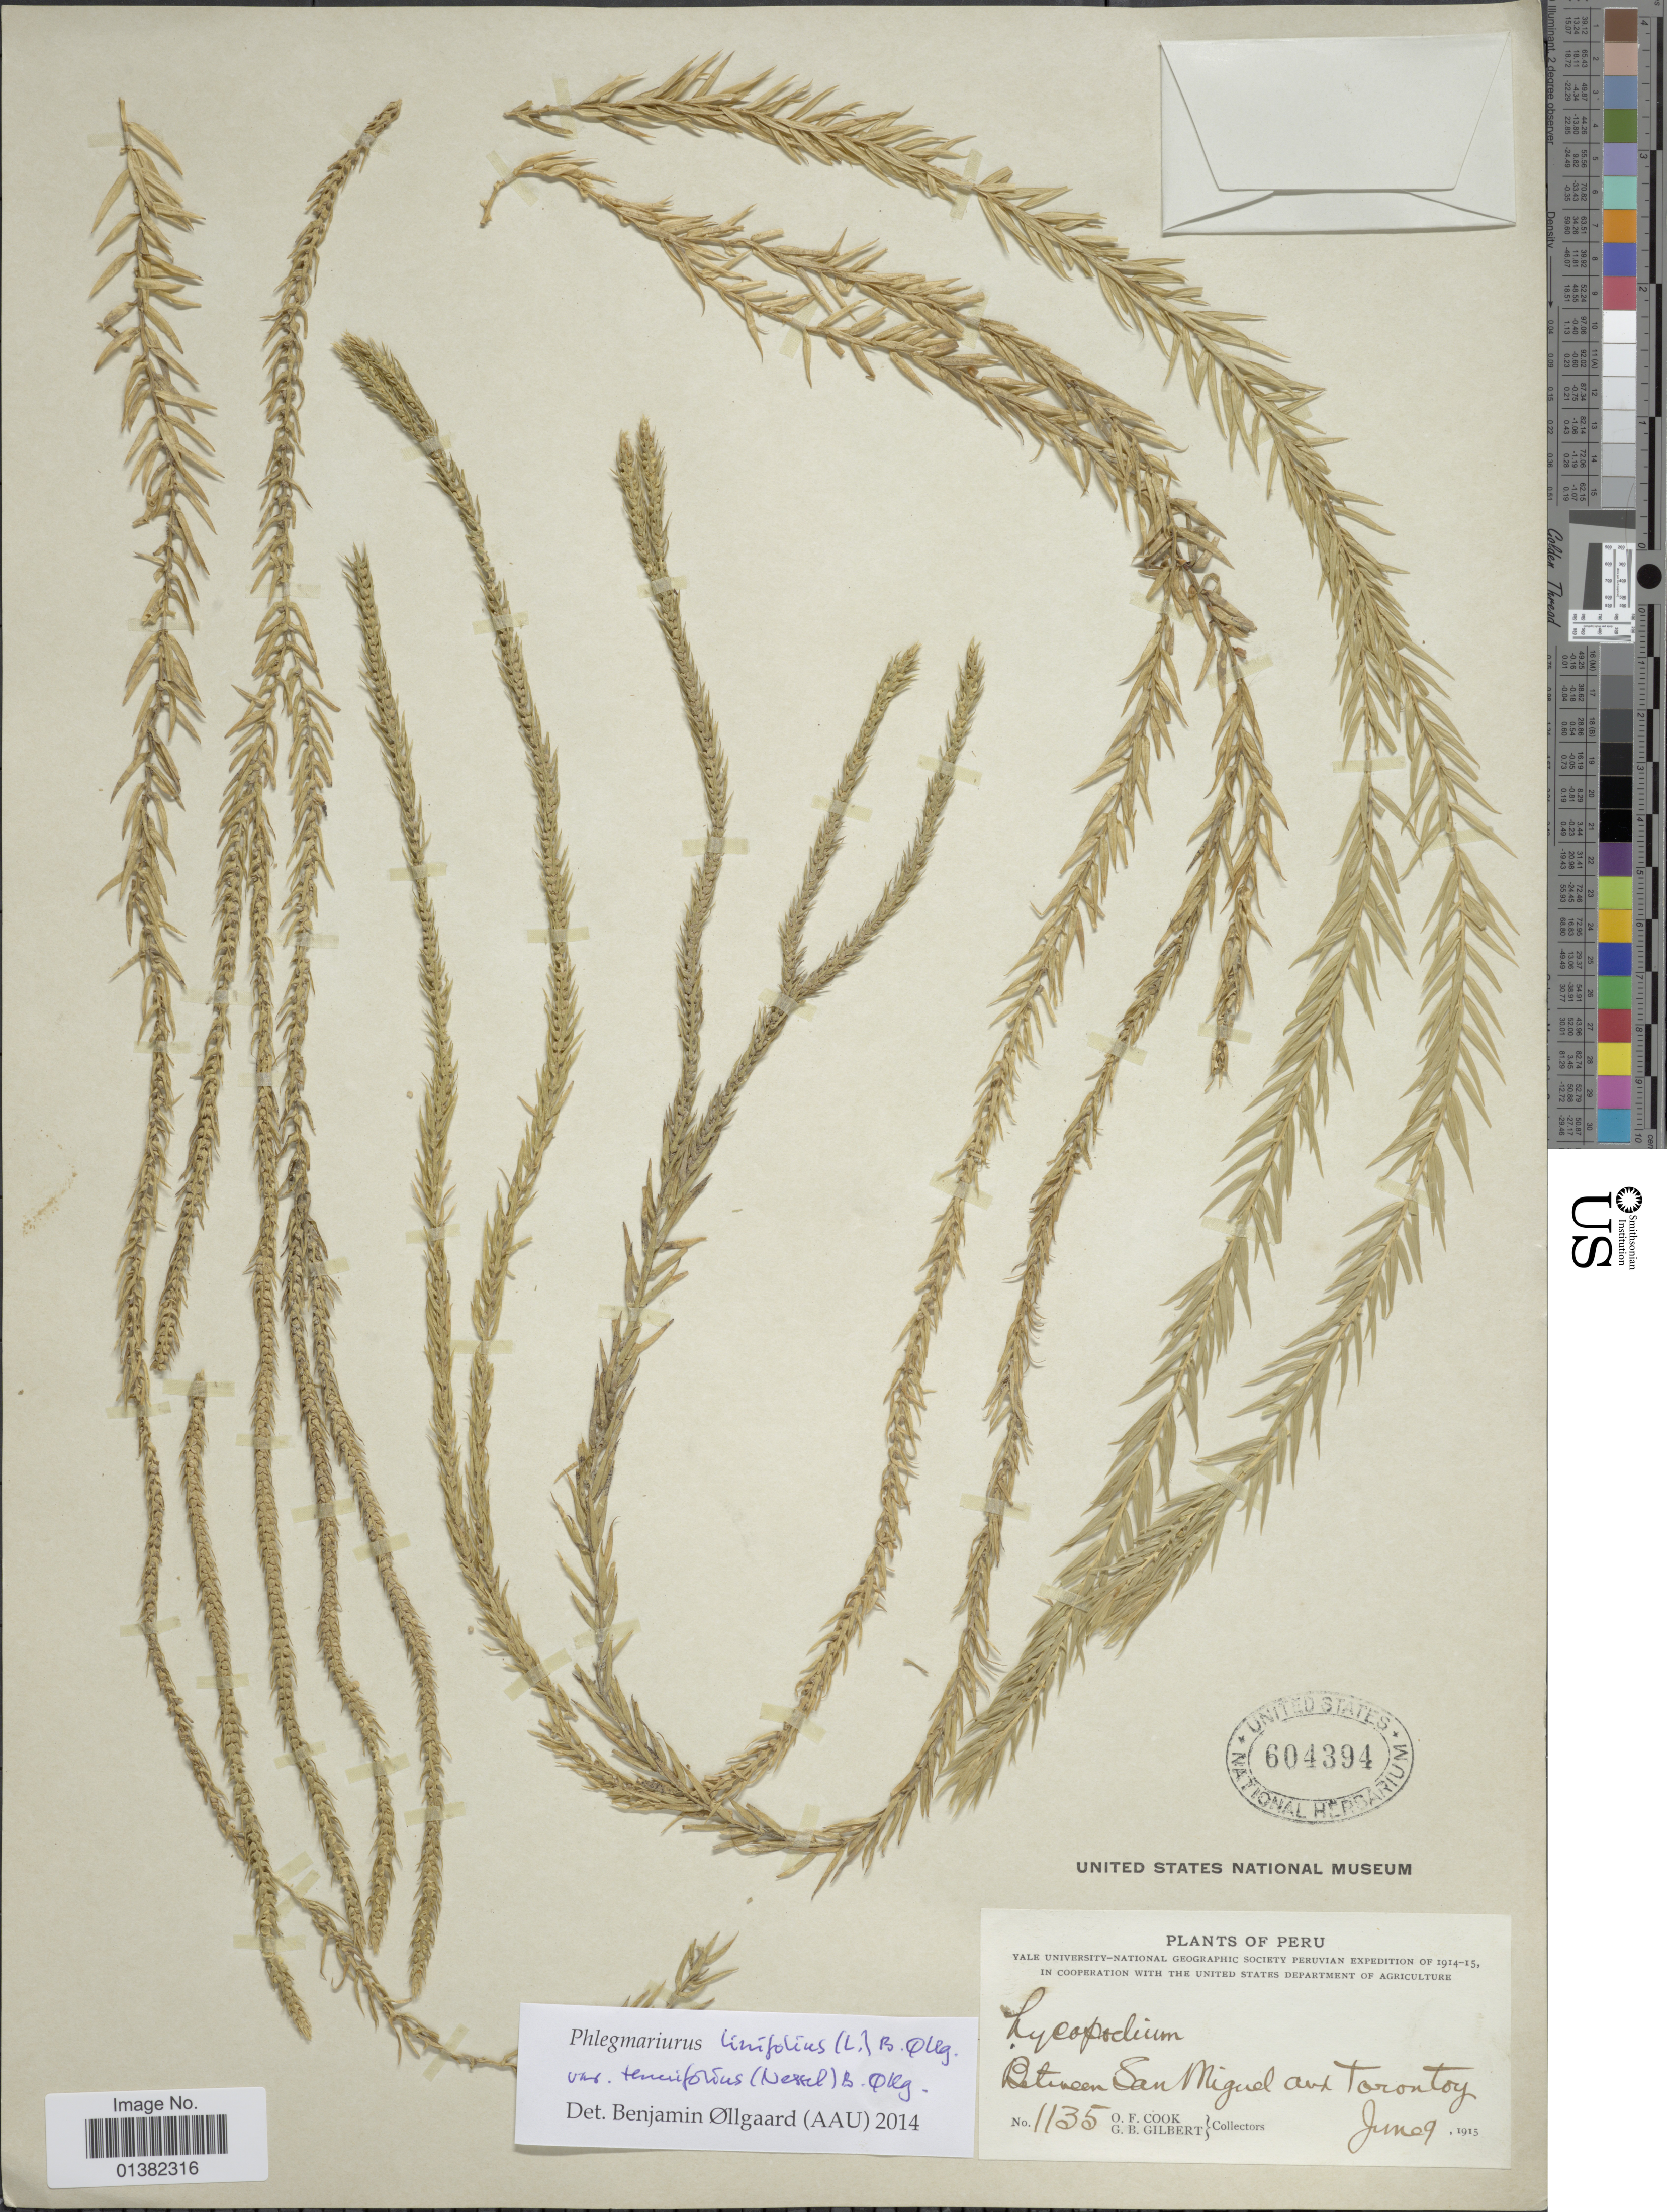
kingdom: Plantae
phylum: Tracheophyta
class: Lycopodiopsida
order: Lycopodiales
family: Lycopodiaceae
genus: Phlegmariurus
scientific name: Phlegmariurus linifolius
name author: (L.) B. Øllg.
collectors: O. F. Cook & G. B. Gilbert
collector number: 1135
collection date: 1915-06-09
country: Peru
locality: Between San Miguel and Torontoy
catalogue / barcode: US 604394